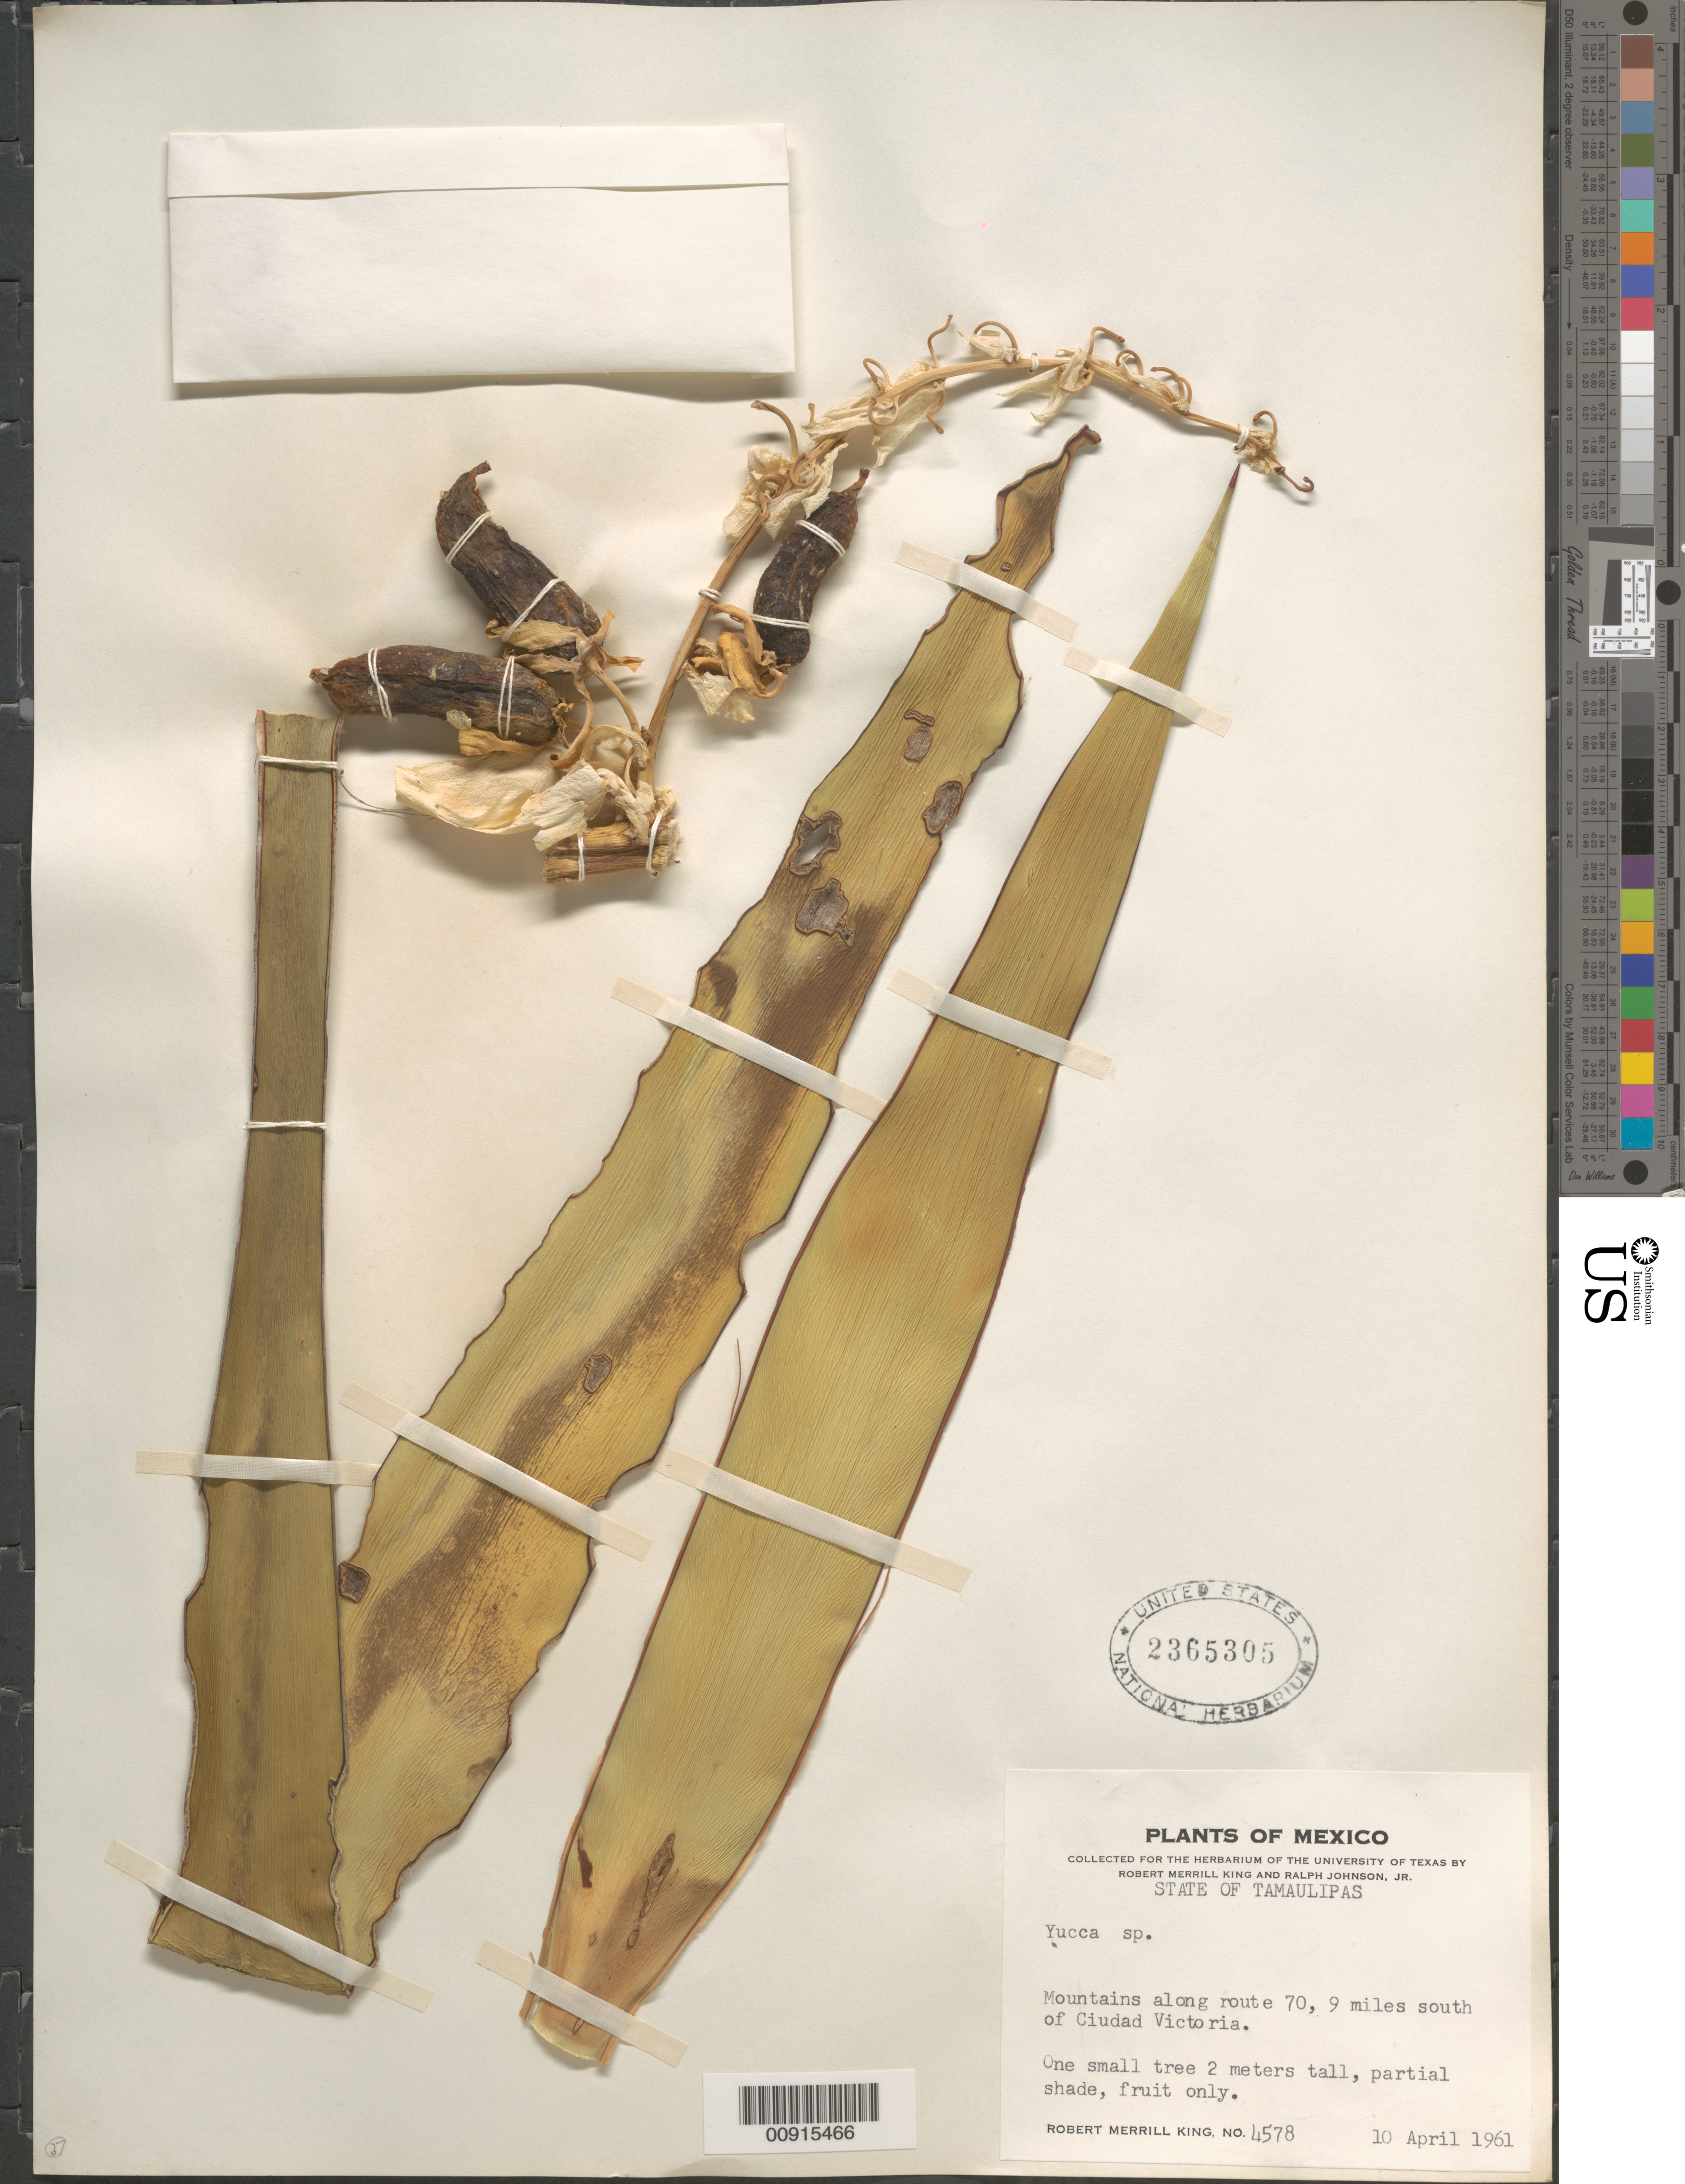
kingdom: Plantae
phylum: Tracheophyta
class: Liliopsida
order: Asparagales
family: Asparagaceae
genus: Yucca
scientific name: Yucca sp.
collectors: R. M. King & R. Johnson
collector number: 4578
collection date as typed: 10 Apr 1961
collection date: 1961-04-10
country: Mexico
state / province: Tamaulipas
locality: Mountains along route 70, 9 miles south of Ciudad Victoria, Tamaulipas.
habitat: Mountains, partial shade.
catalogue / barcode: US 2365305